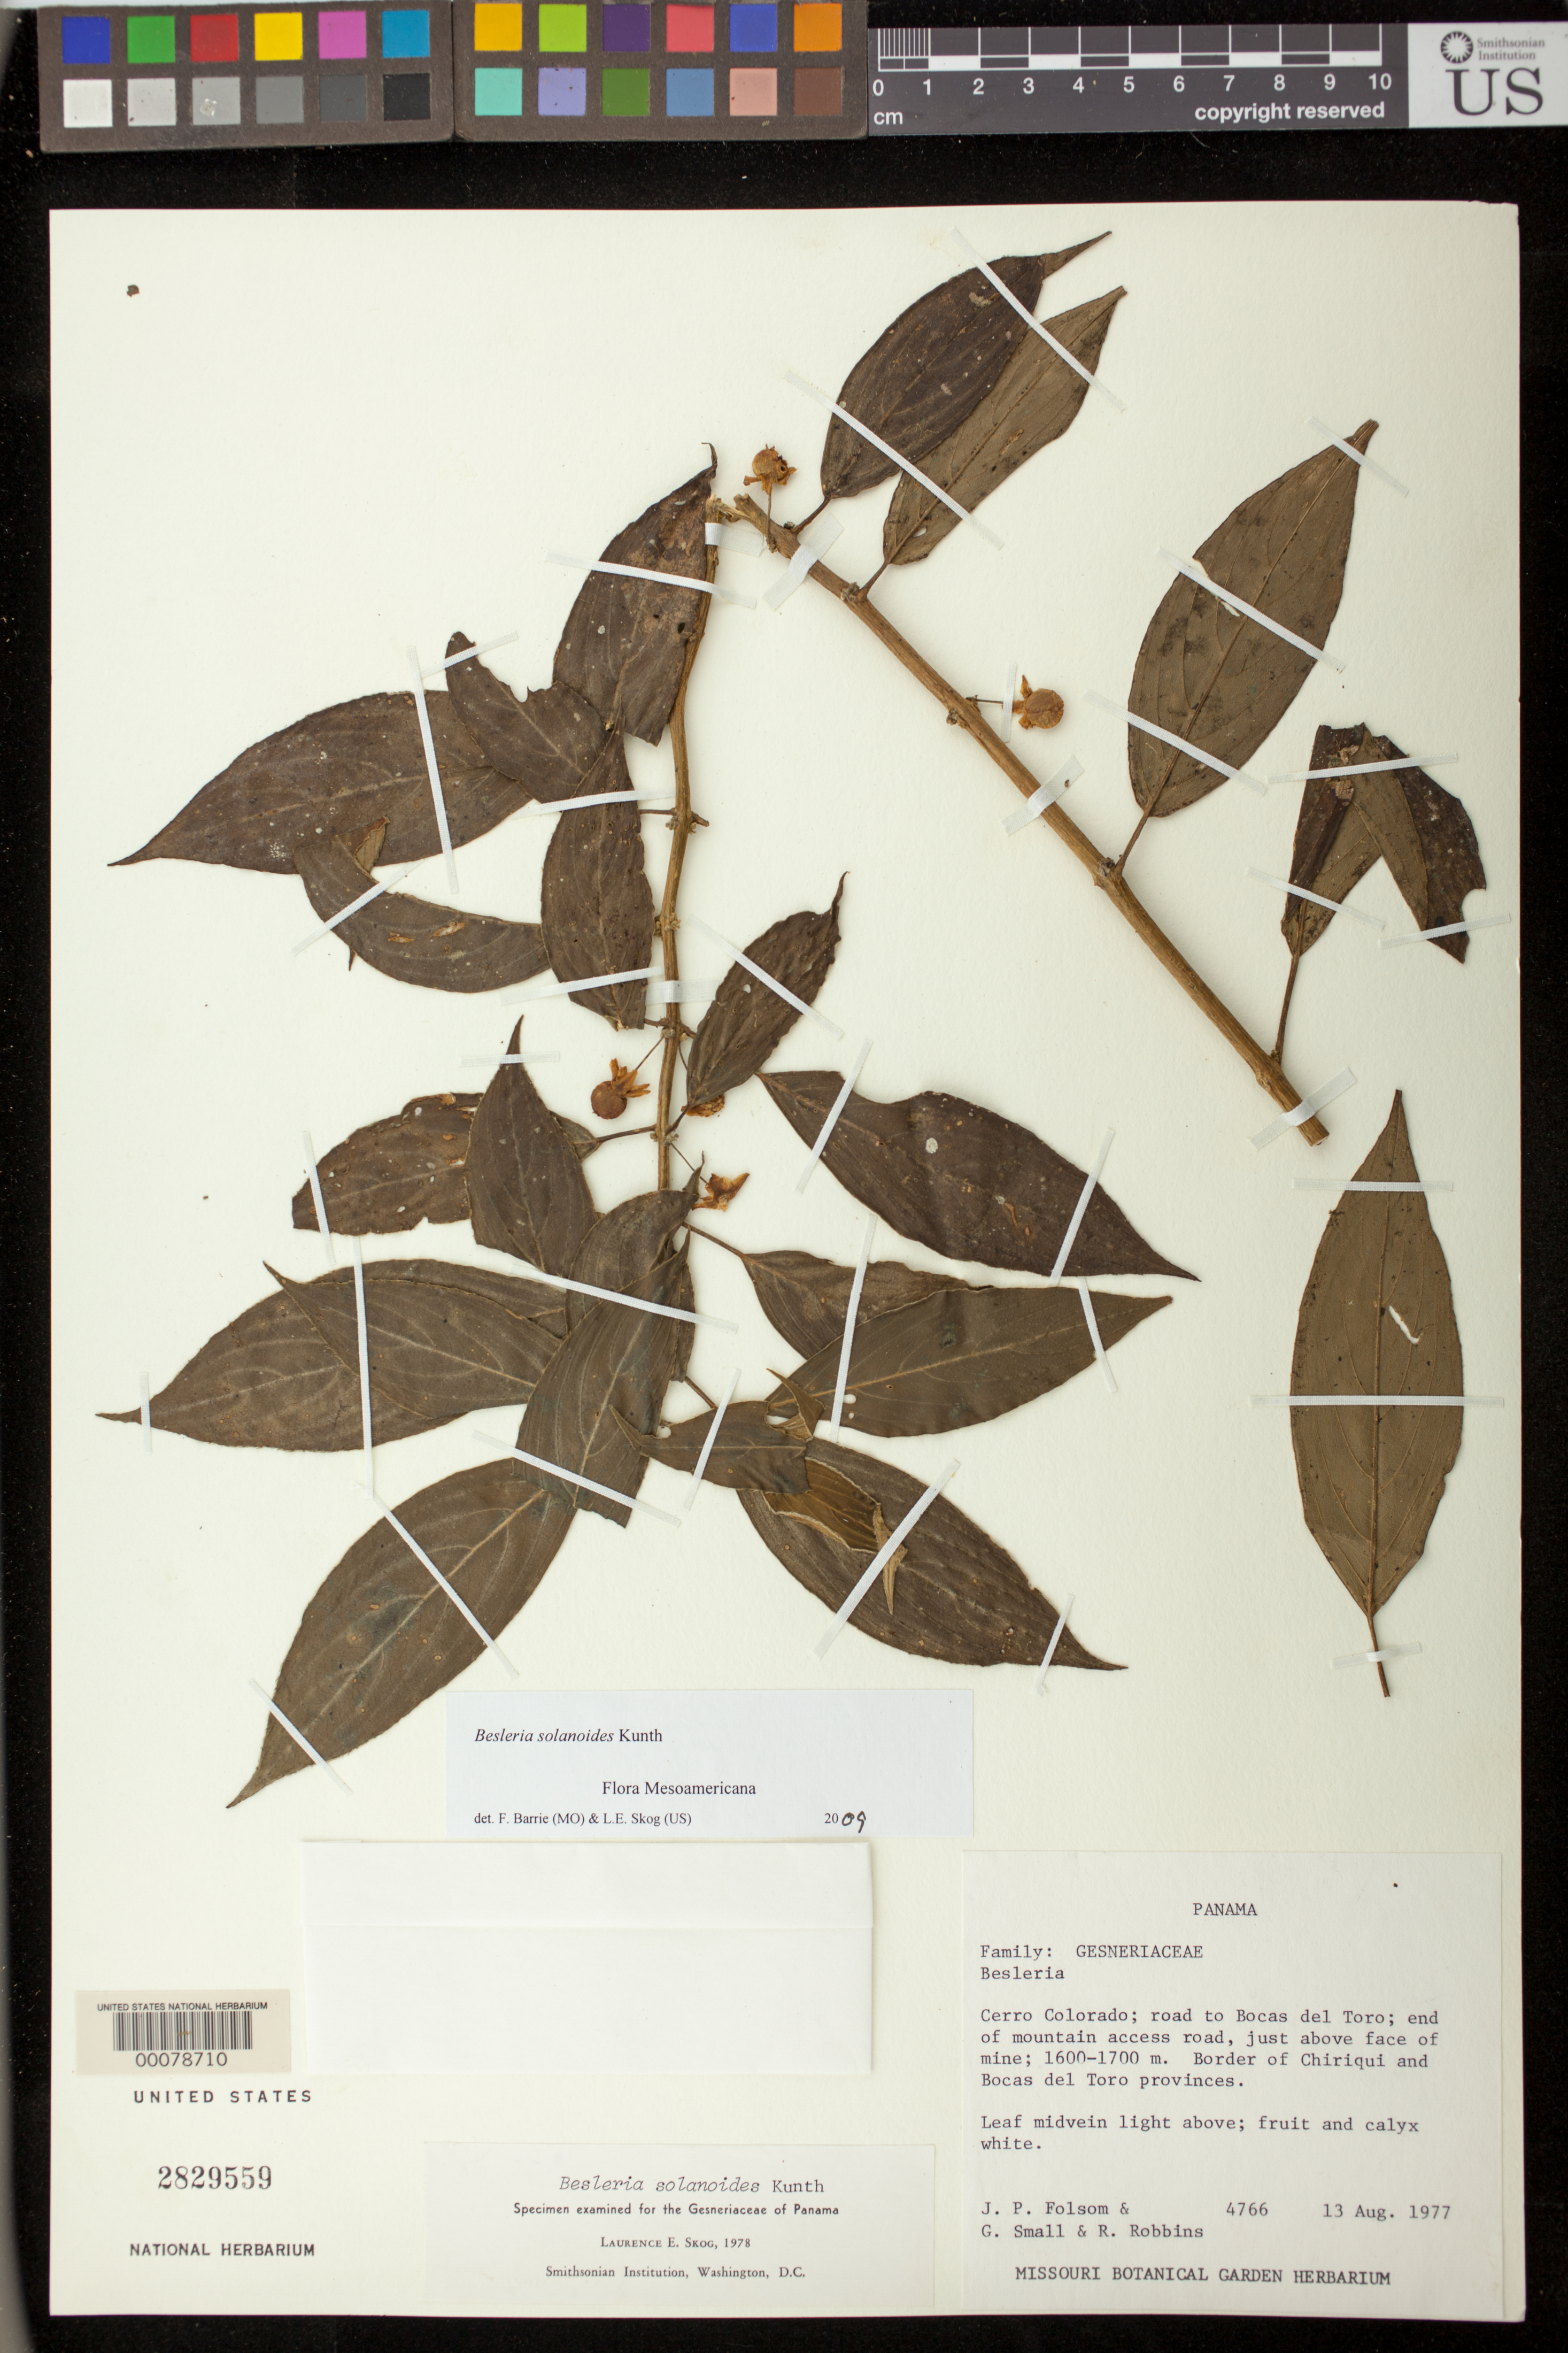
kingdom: Plantae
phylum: Tracheophyta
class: Magnoliopsida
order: Lamiales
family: Gesneriaceae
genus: Besleria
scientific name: Besleria solanoides var. solanoides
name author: Kunth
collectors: J. P. Folsom, G. Small & R. Robbins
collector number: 4766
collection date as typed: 13 Aug 1977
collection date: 1977-08-13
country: Panama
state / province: Chiriquí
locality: Cerro Colorado, road to Bocas del Toro, end of mountain access road, just above face of mine, border of Chiriqui and Bbocas del Toro provinces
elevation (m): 1600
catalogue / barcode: US 2829559